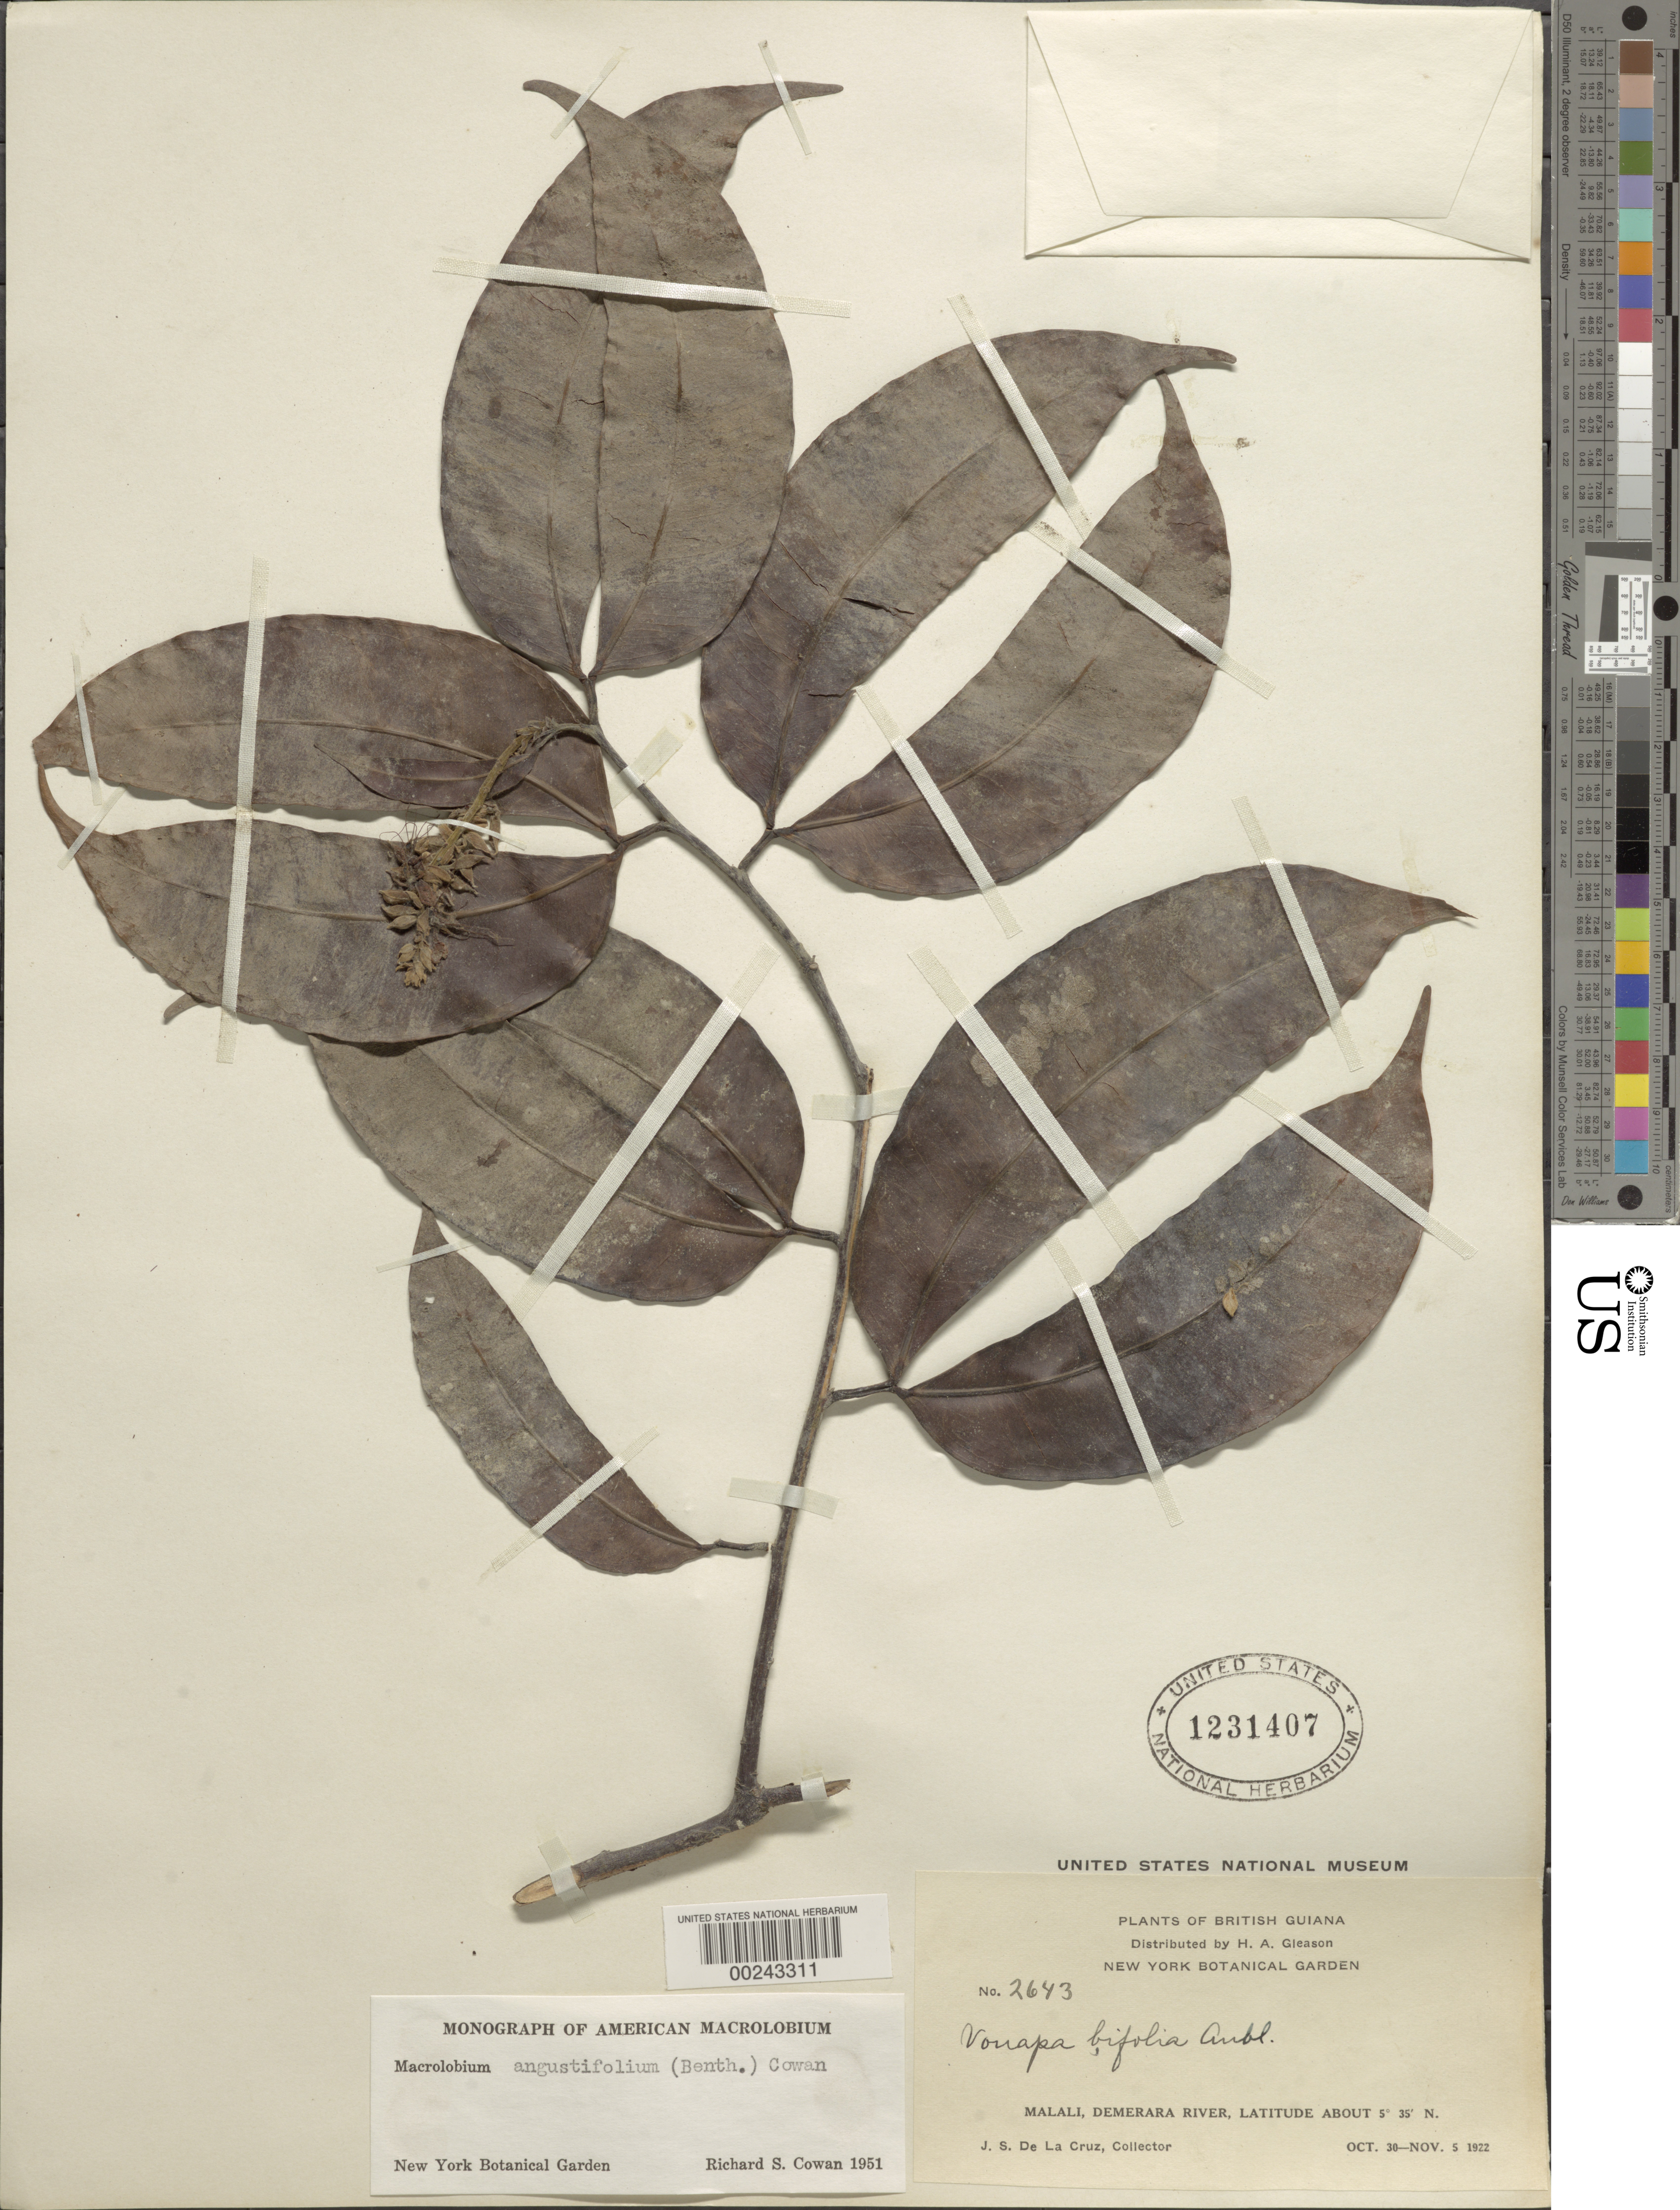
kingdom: Plantae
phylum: Tracheophyta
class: Magnoliopsida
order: Fabales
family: Fabaceae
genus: Macrolobium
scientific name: Macrolobium angustifolium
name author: (Benth.) R.S. Cowan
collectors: J. S. de la Cruz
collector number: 2643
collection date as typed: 30 Oct 1922 to 05 Nov 1922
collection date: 1922-10-30/1922-11-05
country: Guyana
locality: Malali, demerara river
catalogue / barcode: US 1231407